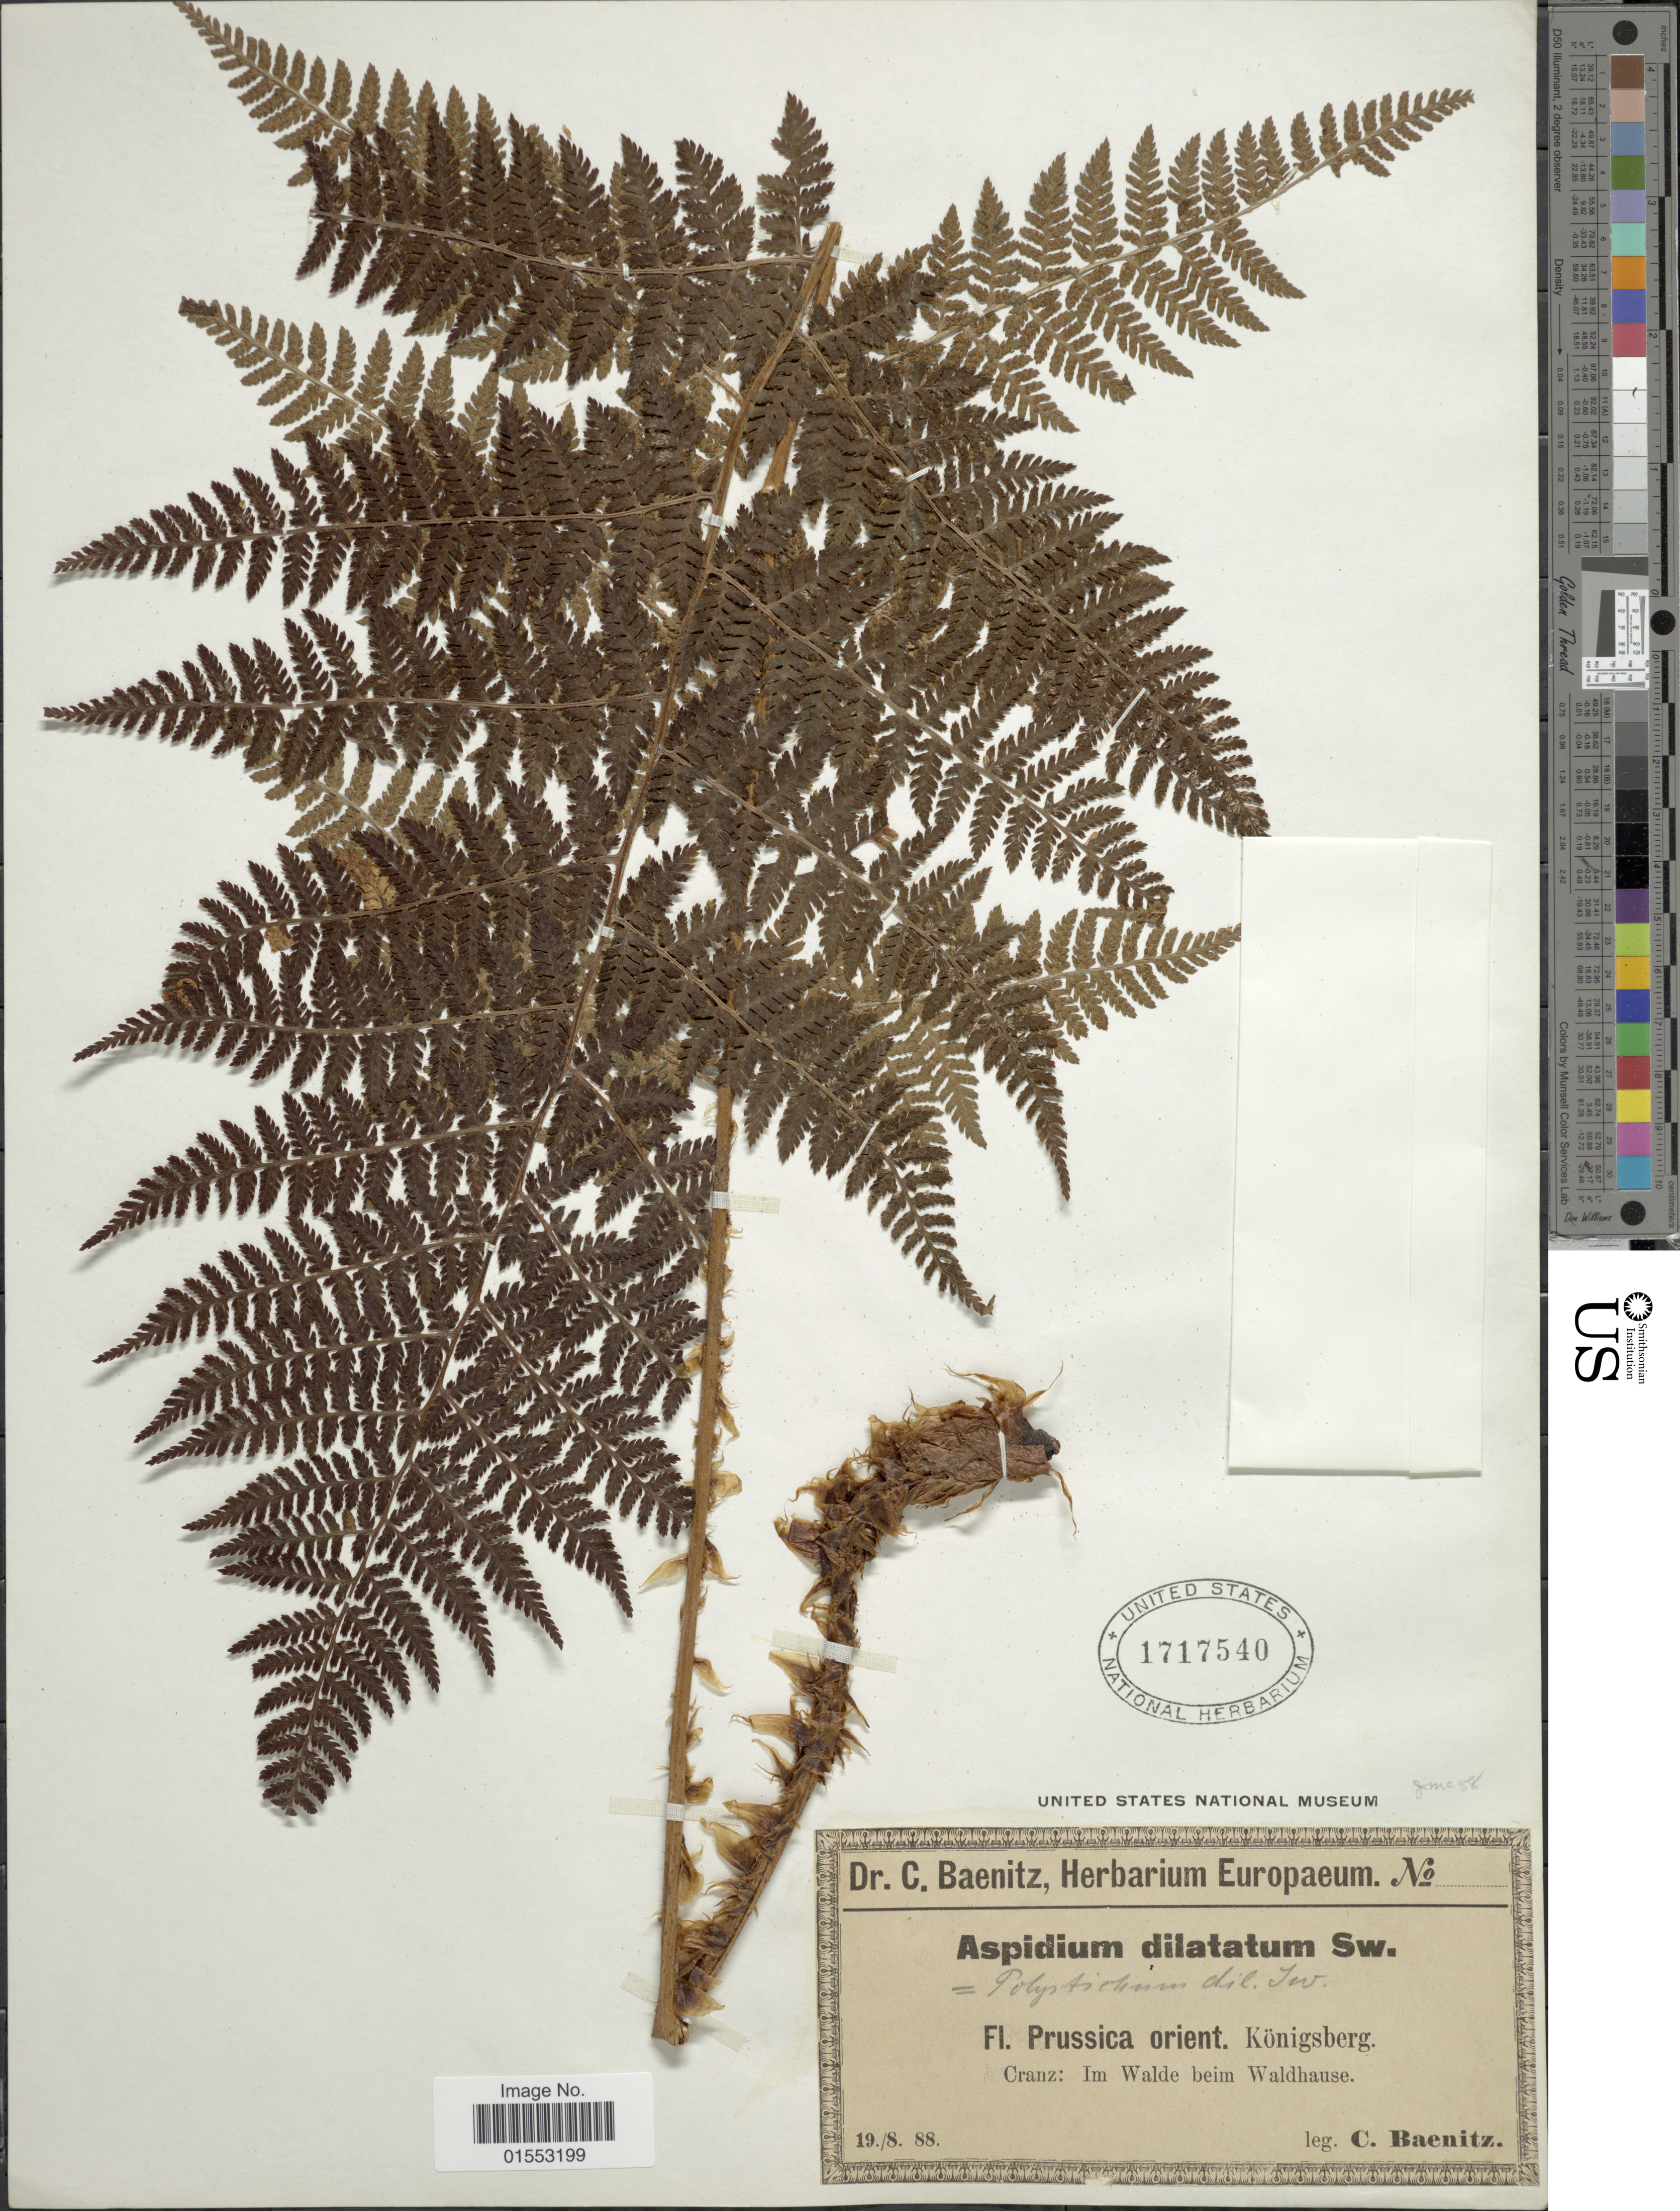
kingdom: Plantae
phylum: Tracheophyta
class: Polypodiopsida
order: Polypodiales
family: Dryopteridaceae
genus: Dryopteris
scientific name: Dryopteris dilatata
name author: (Hoffm.) A. Gray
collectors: C. G. Baenitz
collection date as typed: Transcribed d/m/y: 19/8/88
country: Germany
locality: Fl. Prussica orient. Konigsberg. Cranz: Im Walde beim Waldhause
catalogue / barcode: US 1717540